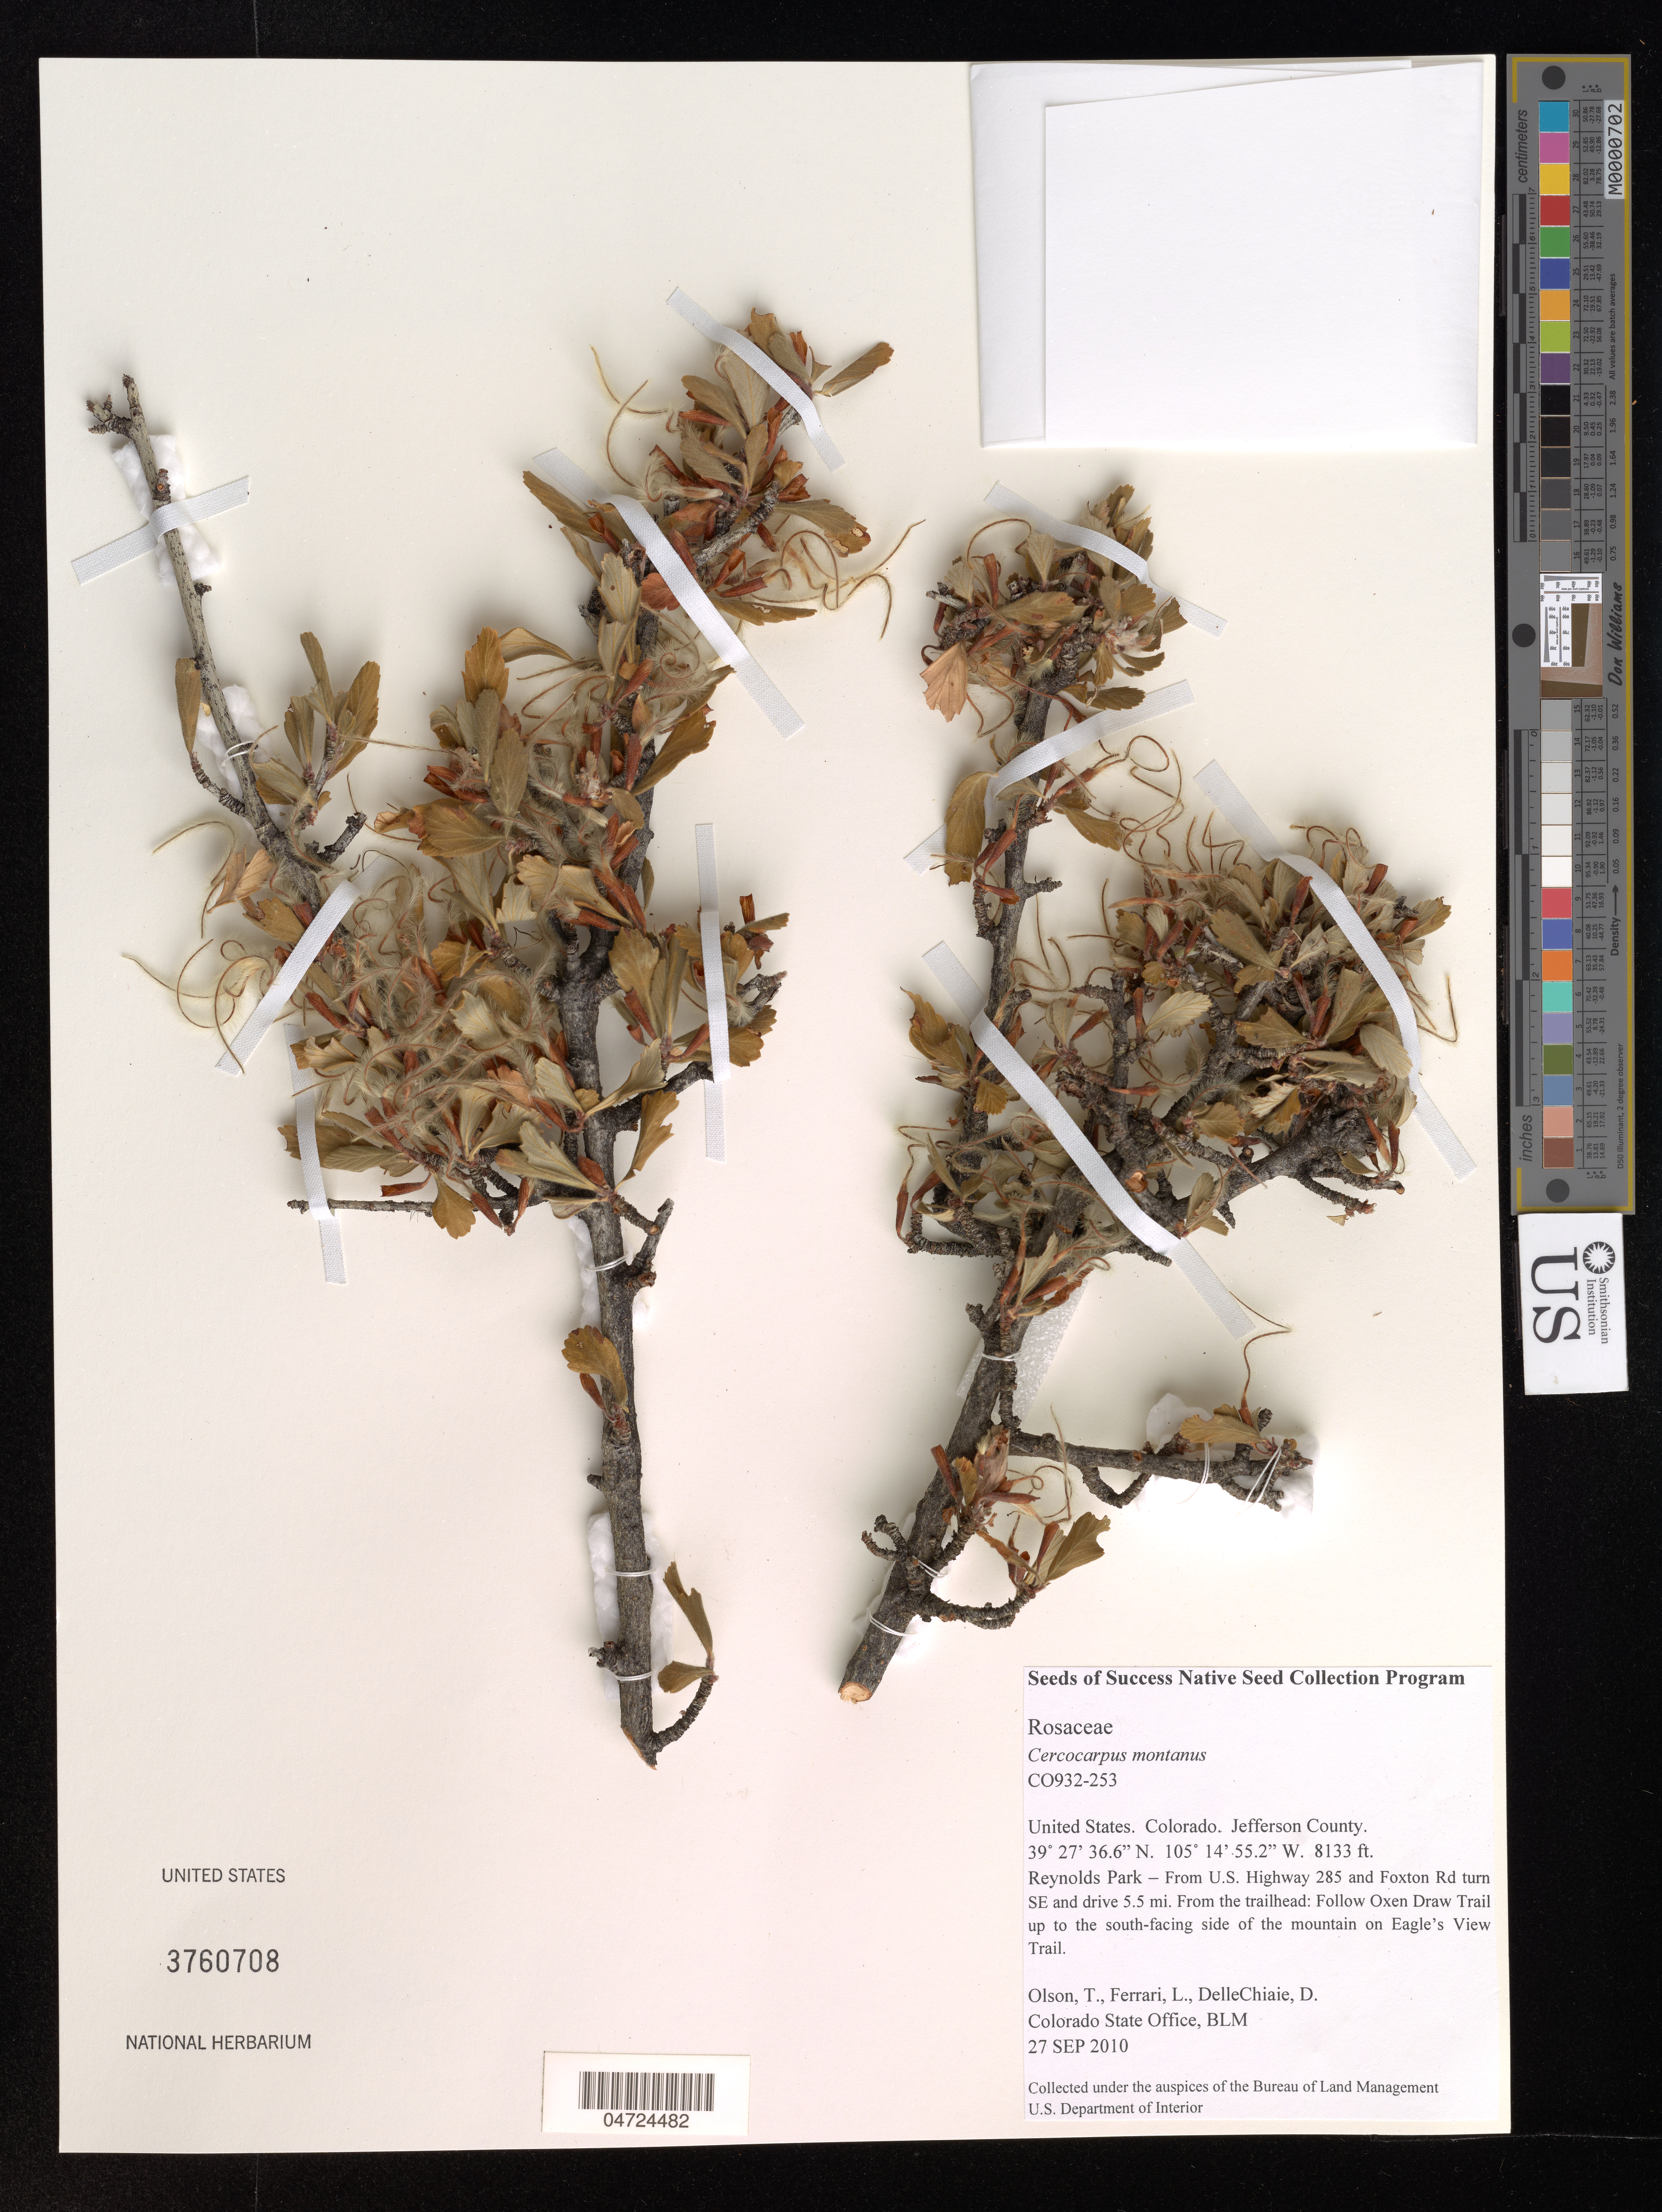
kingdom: Plantae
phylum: Tracheophyta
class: Magnoliopsida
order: Rosales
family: Rosaceae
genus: Cercocarpus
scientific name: Cercocarpus montanus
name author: Raf.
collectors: T. Olson, L. Ferrari & D. DelleChiaie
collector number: CO932-253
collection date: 2010-09-27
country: United States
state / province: Colorado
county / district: Jefferson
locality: Jefferson County. Reynolds Park - From U.S. Highway 285 and Foxton Rd turn SE and drive 5.5 mi. From the trailhead: Follow Oxen Draw Trail up to the south-facing side of the mountain on Eagle's View Trail.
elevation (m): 2479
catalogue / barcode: US 3760708